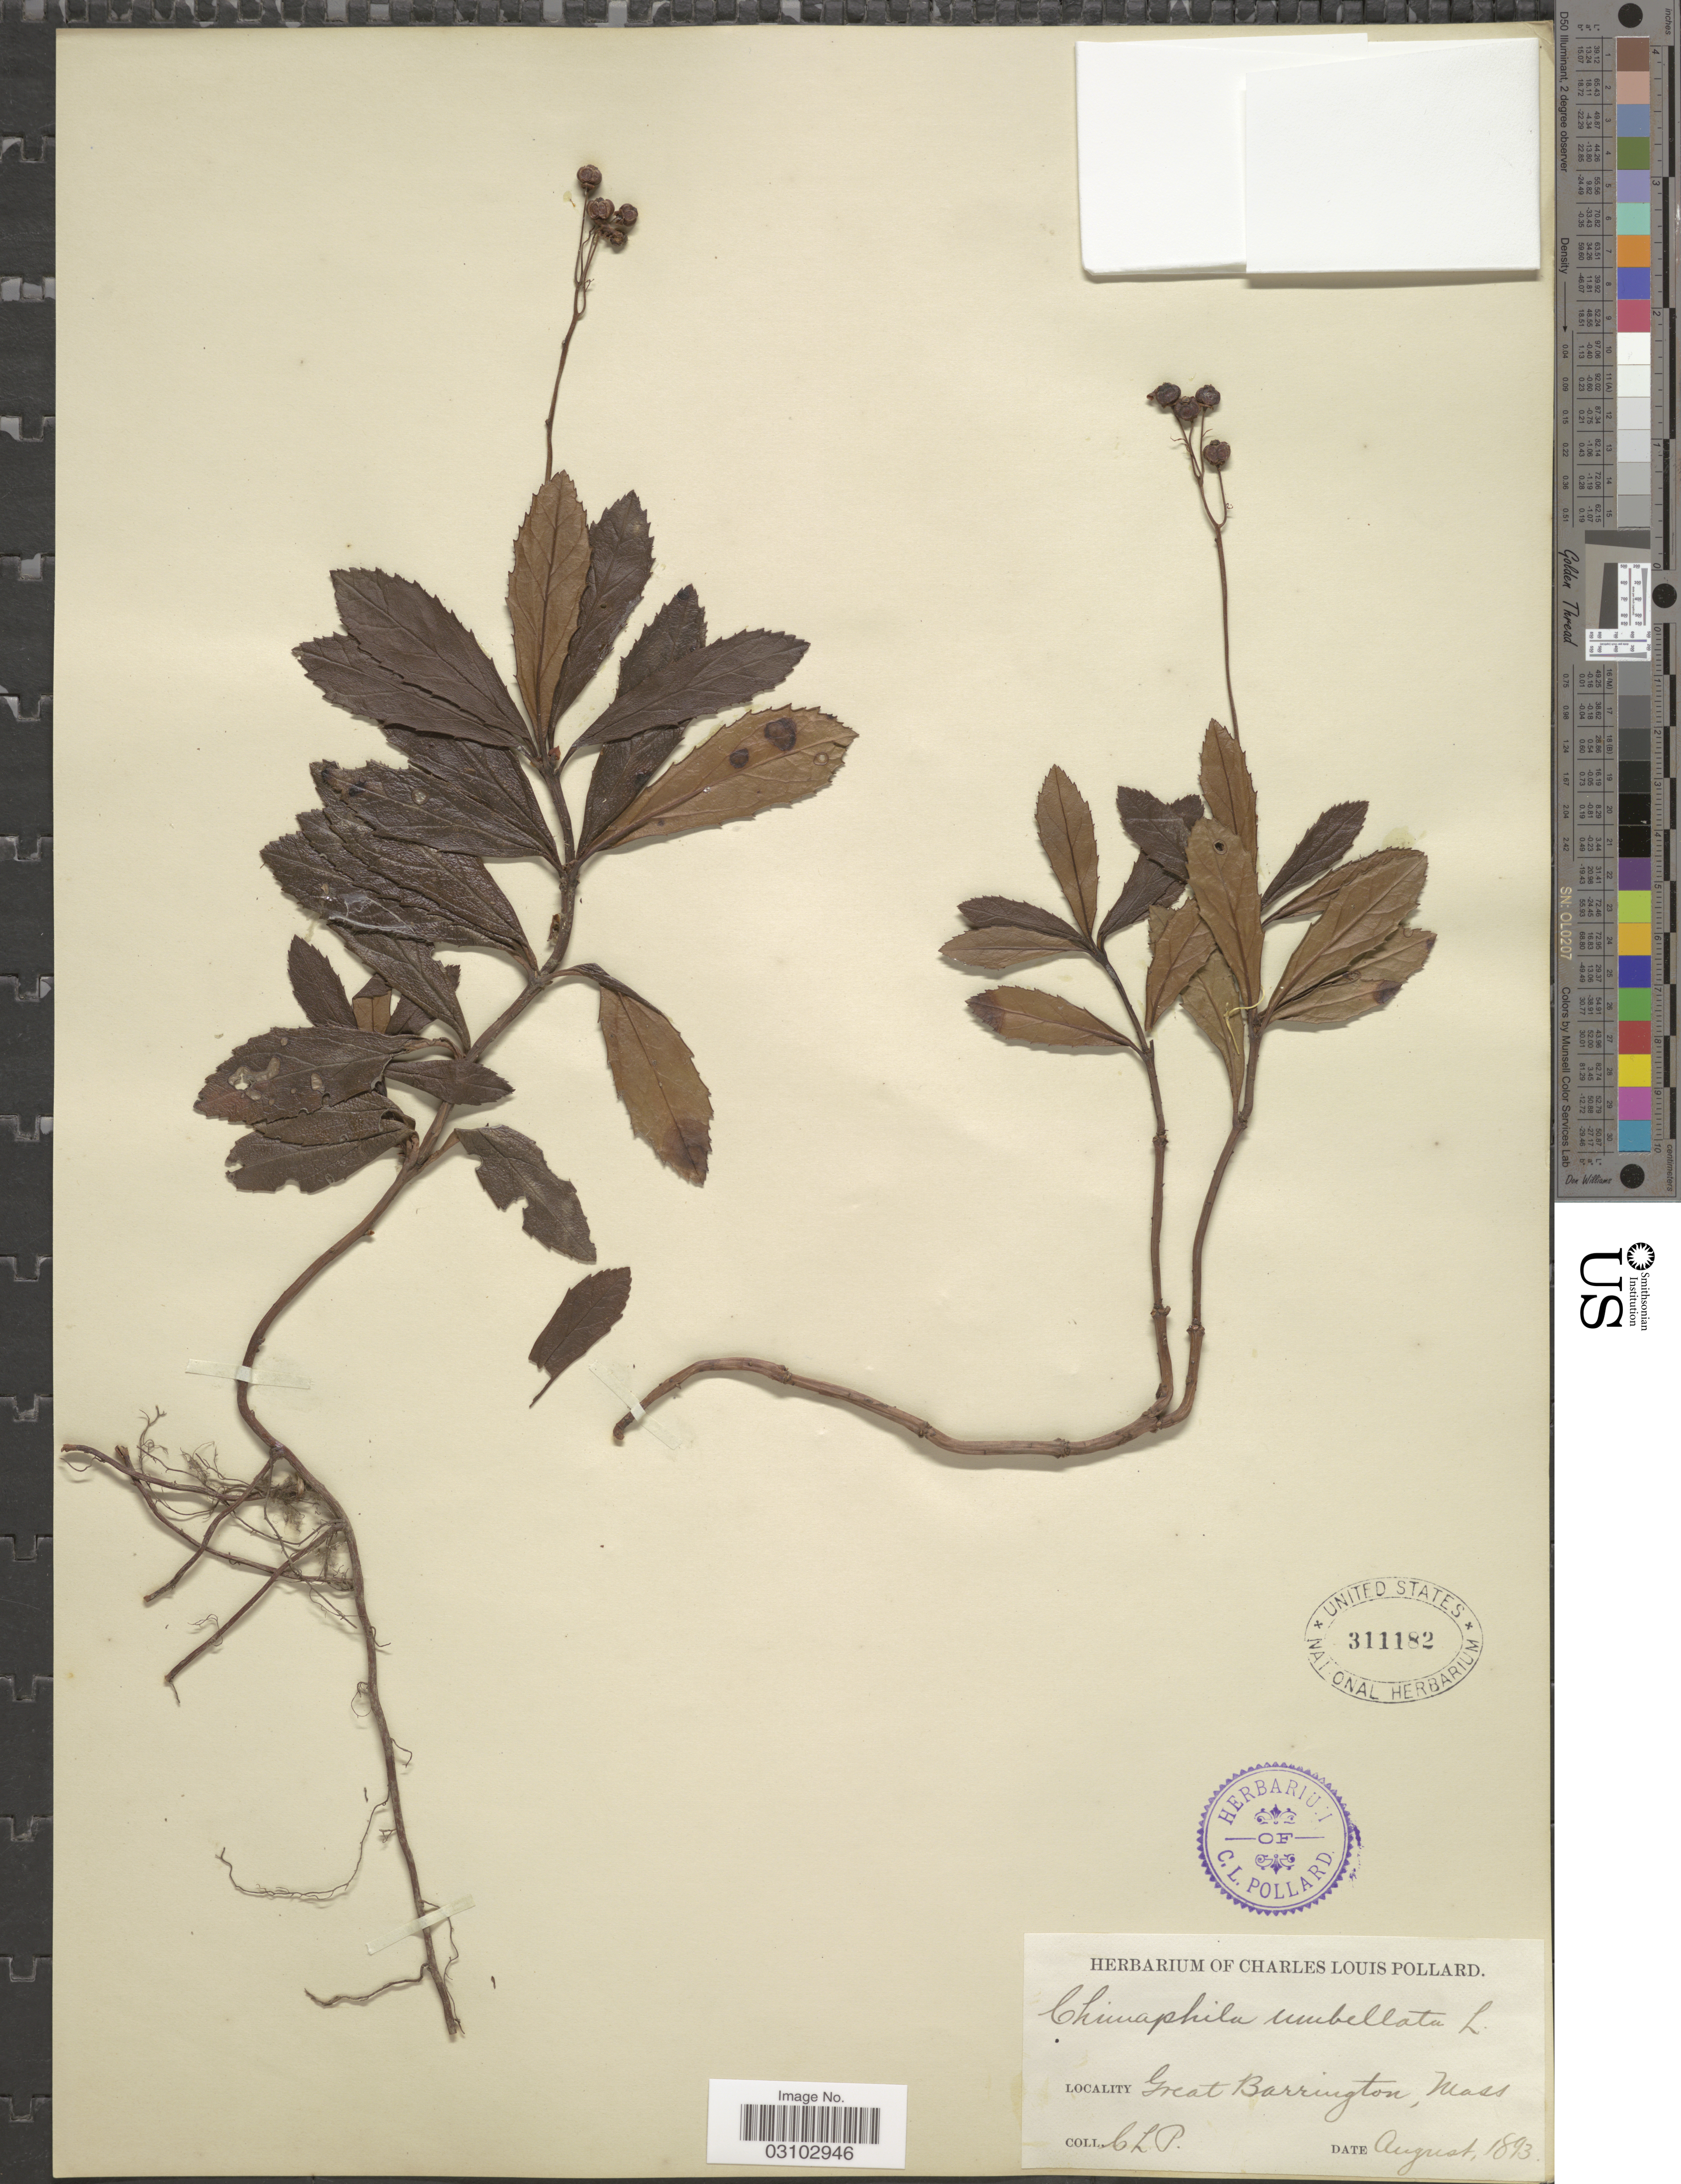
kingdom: Plantae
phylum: Tracheophyta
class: Magnoliopsida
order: Ericales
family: Ericaceae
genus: Chimaphila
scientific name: Chimaphila umbellata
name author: (L.) W.P.C. Barton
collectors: C. L. Pollard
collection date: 1893-08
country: United States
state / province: Massachusetts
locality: Great Barrington.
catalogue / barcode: US 311182